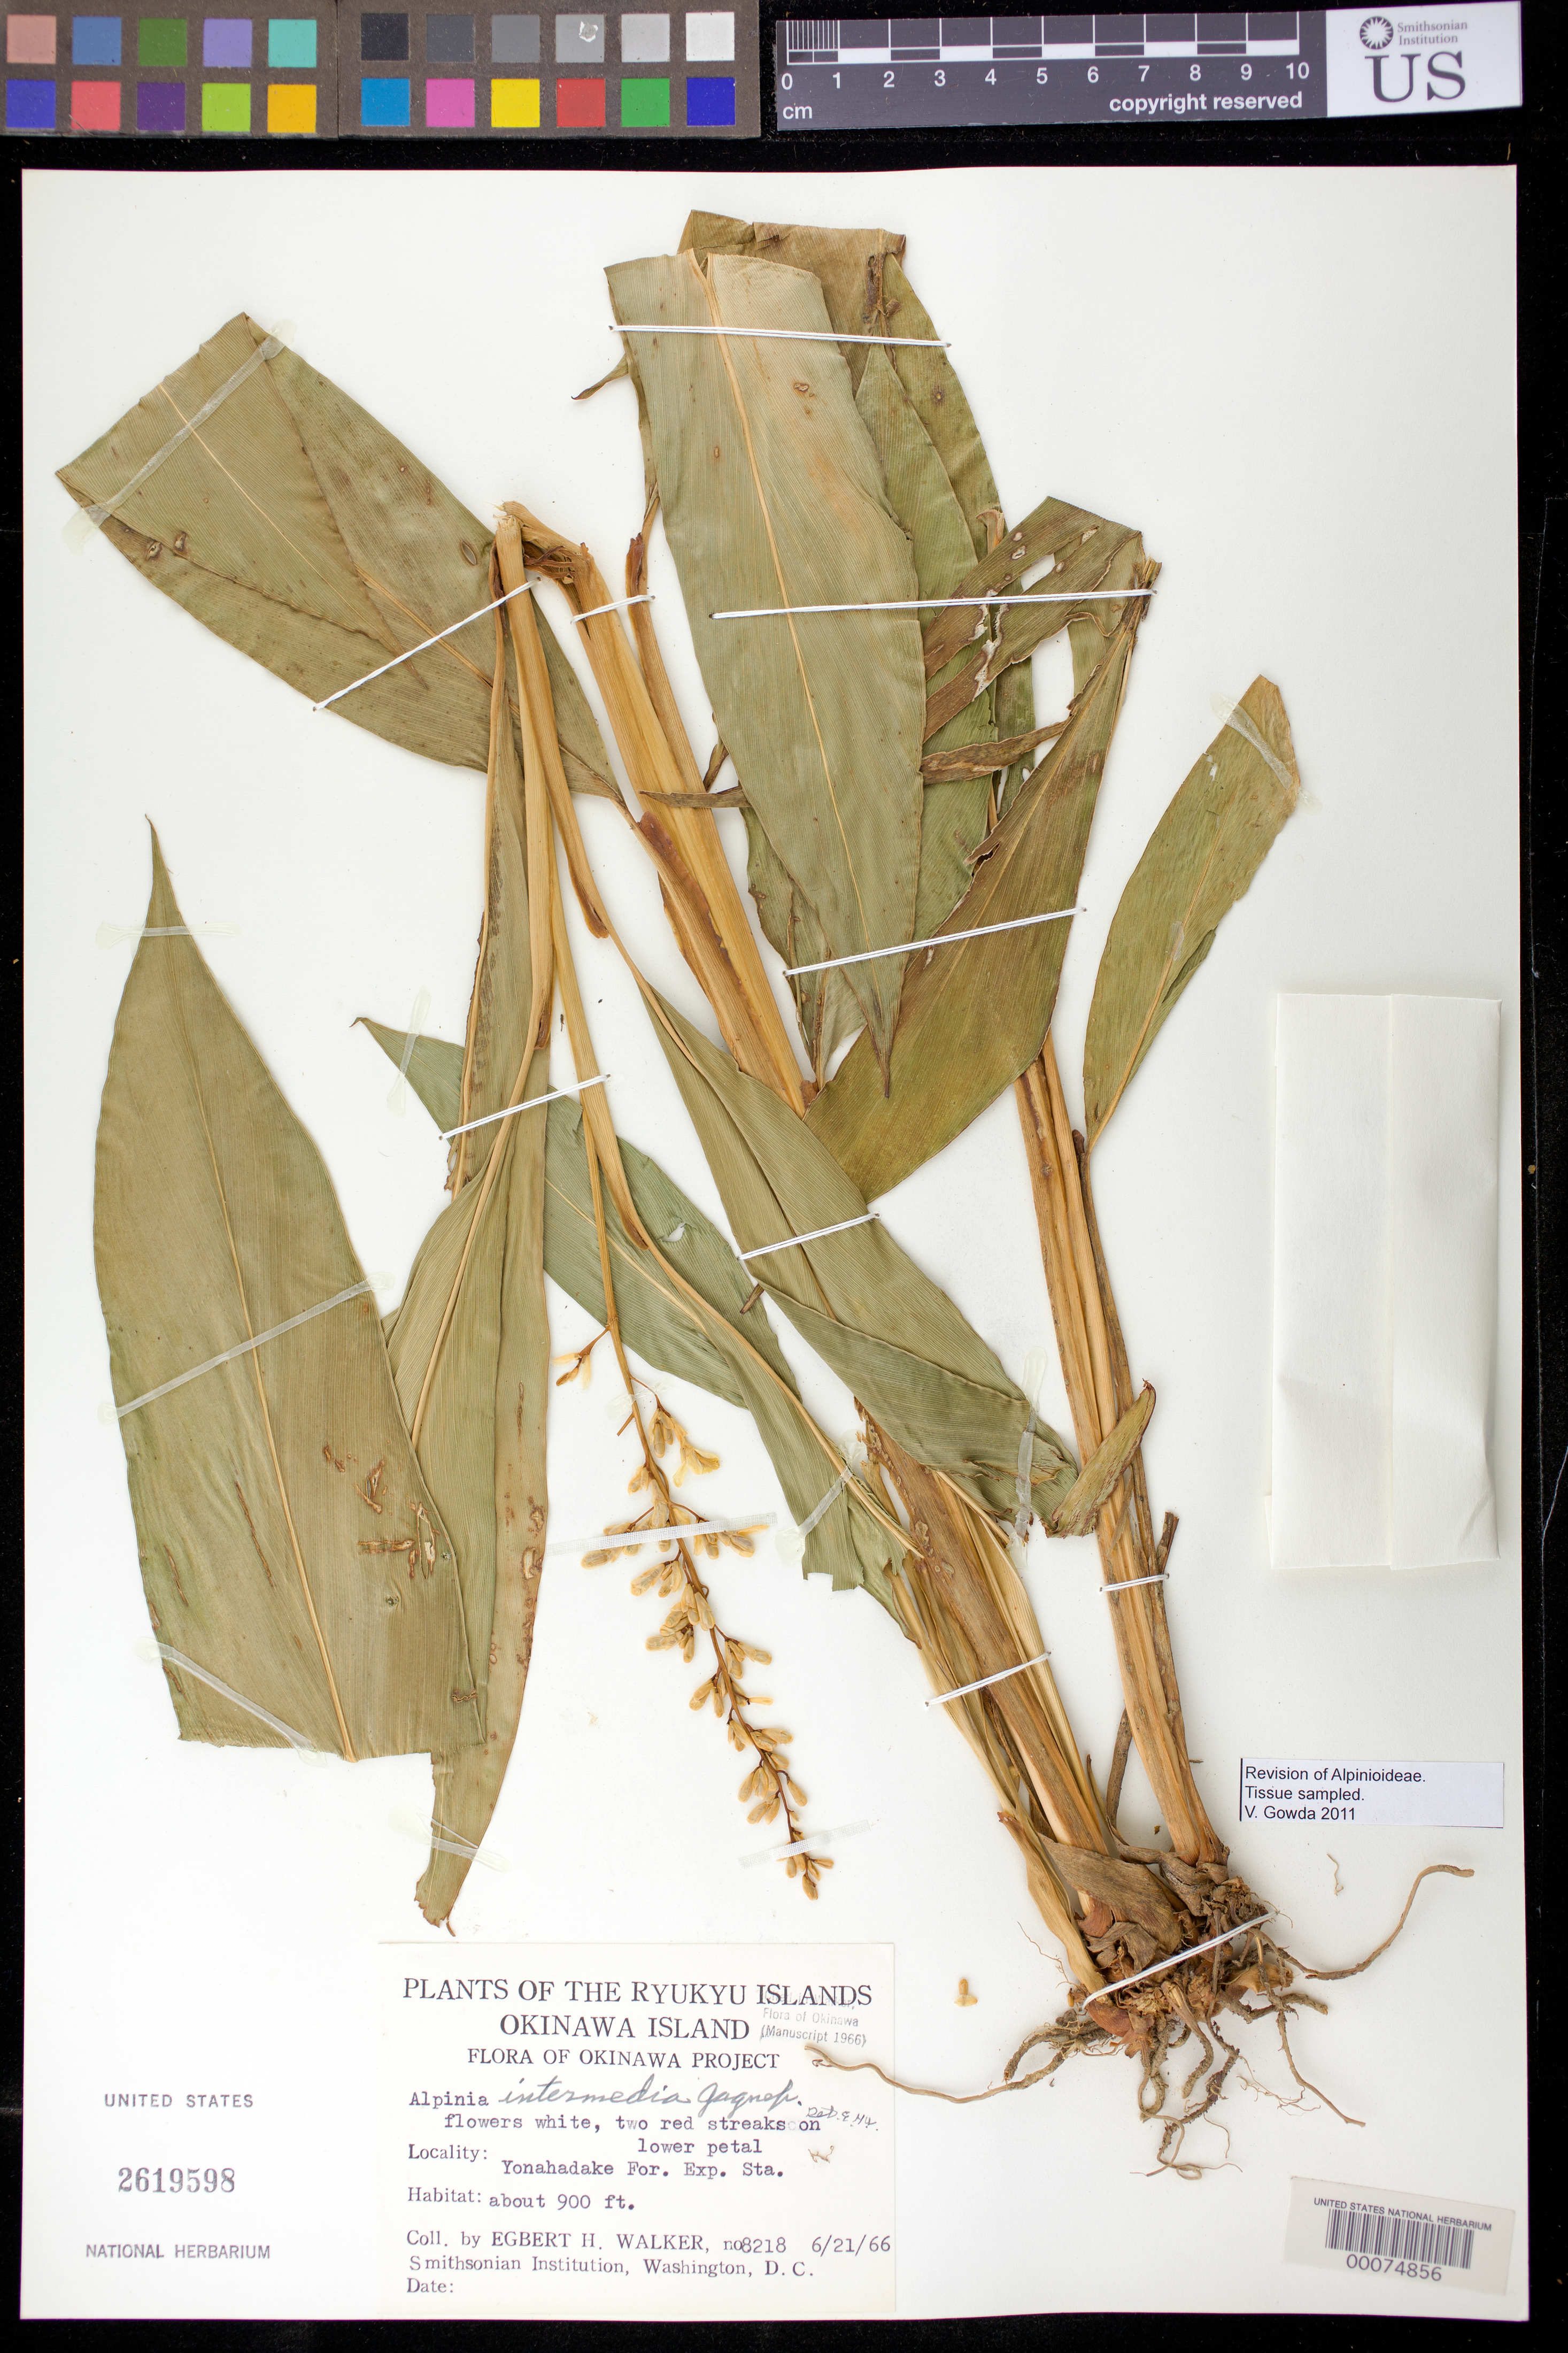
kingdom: Plantae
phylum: Tracheophyta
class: Liliopsida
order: Zingiberales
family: Zingiberaceae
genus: Alpinia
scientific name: Alpinia intermedia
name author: Gagnep.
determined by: Walker, E. H.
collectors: E. H. Walker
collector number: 8218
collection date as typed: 21 Jun 1966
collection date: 1966-06-21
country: Japan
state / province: Okinawa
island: Okinawa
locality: Okinawa i., yonahadake forest exp. sta. [Okinawa Is.]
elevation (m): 274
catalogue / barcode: US 2619598